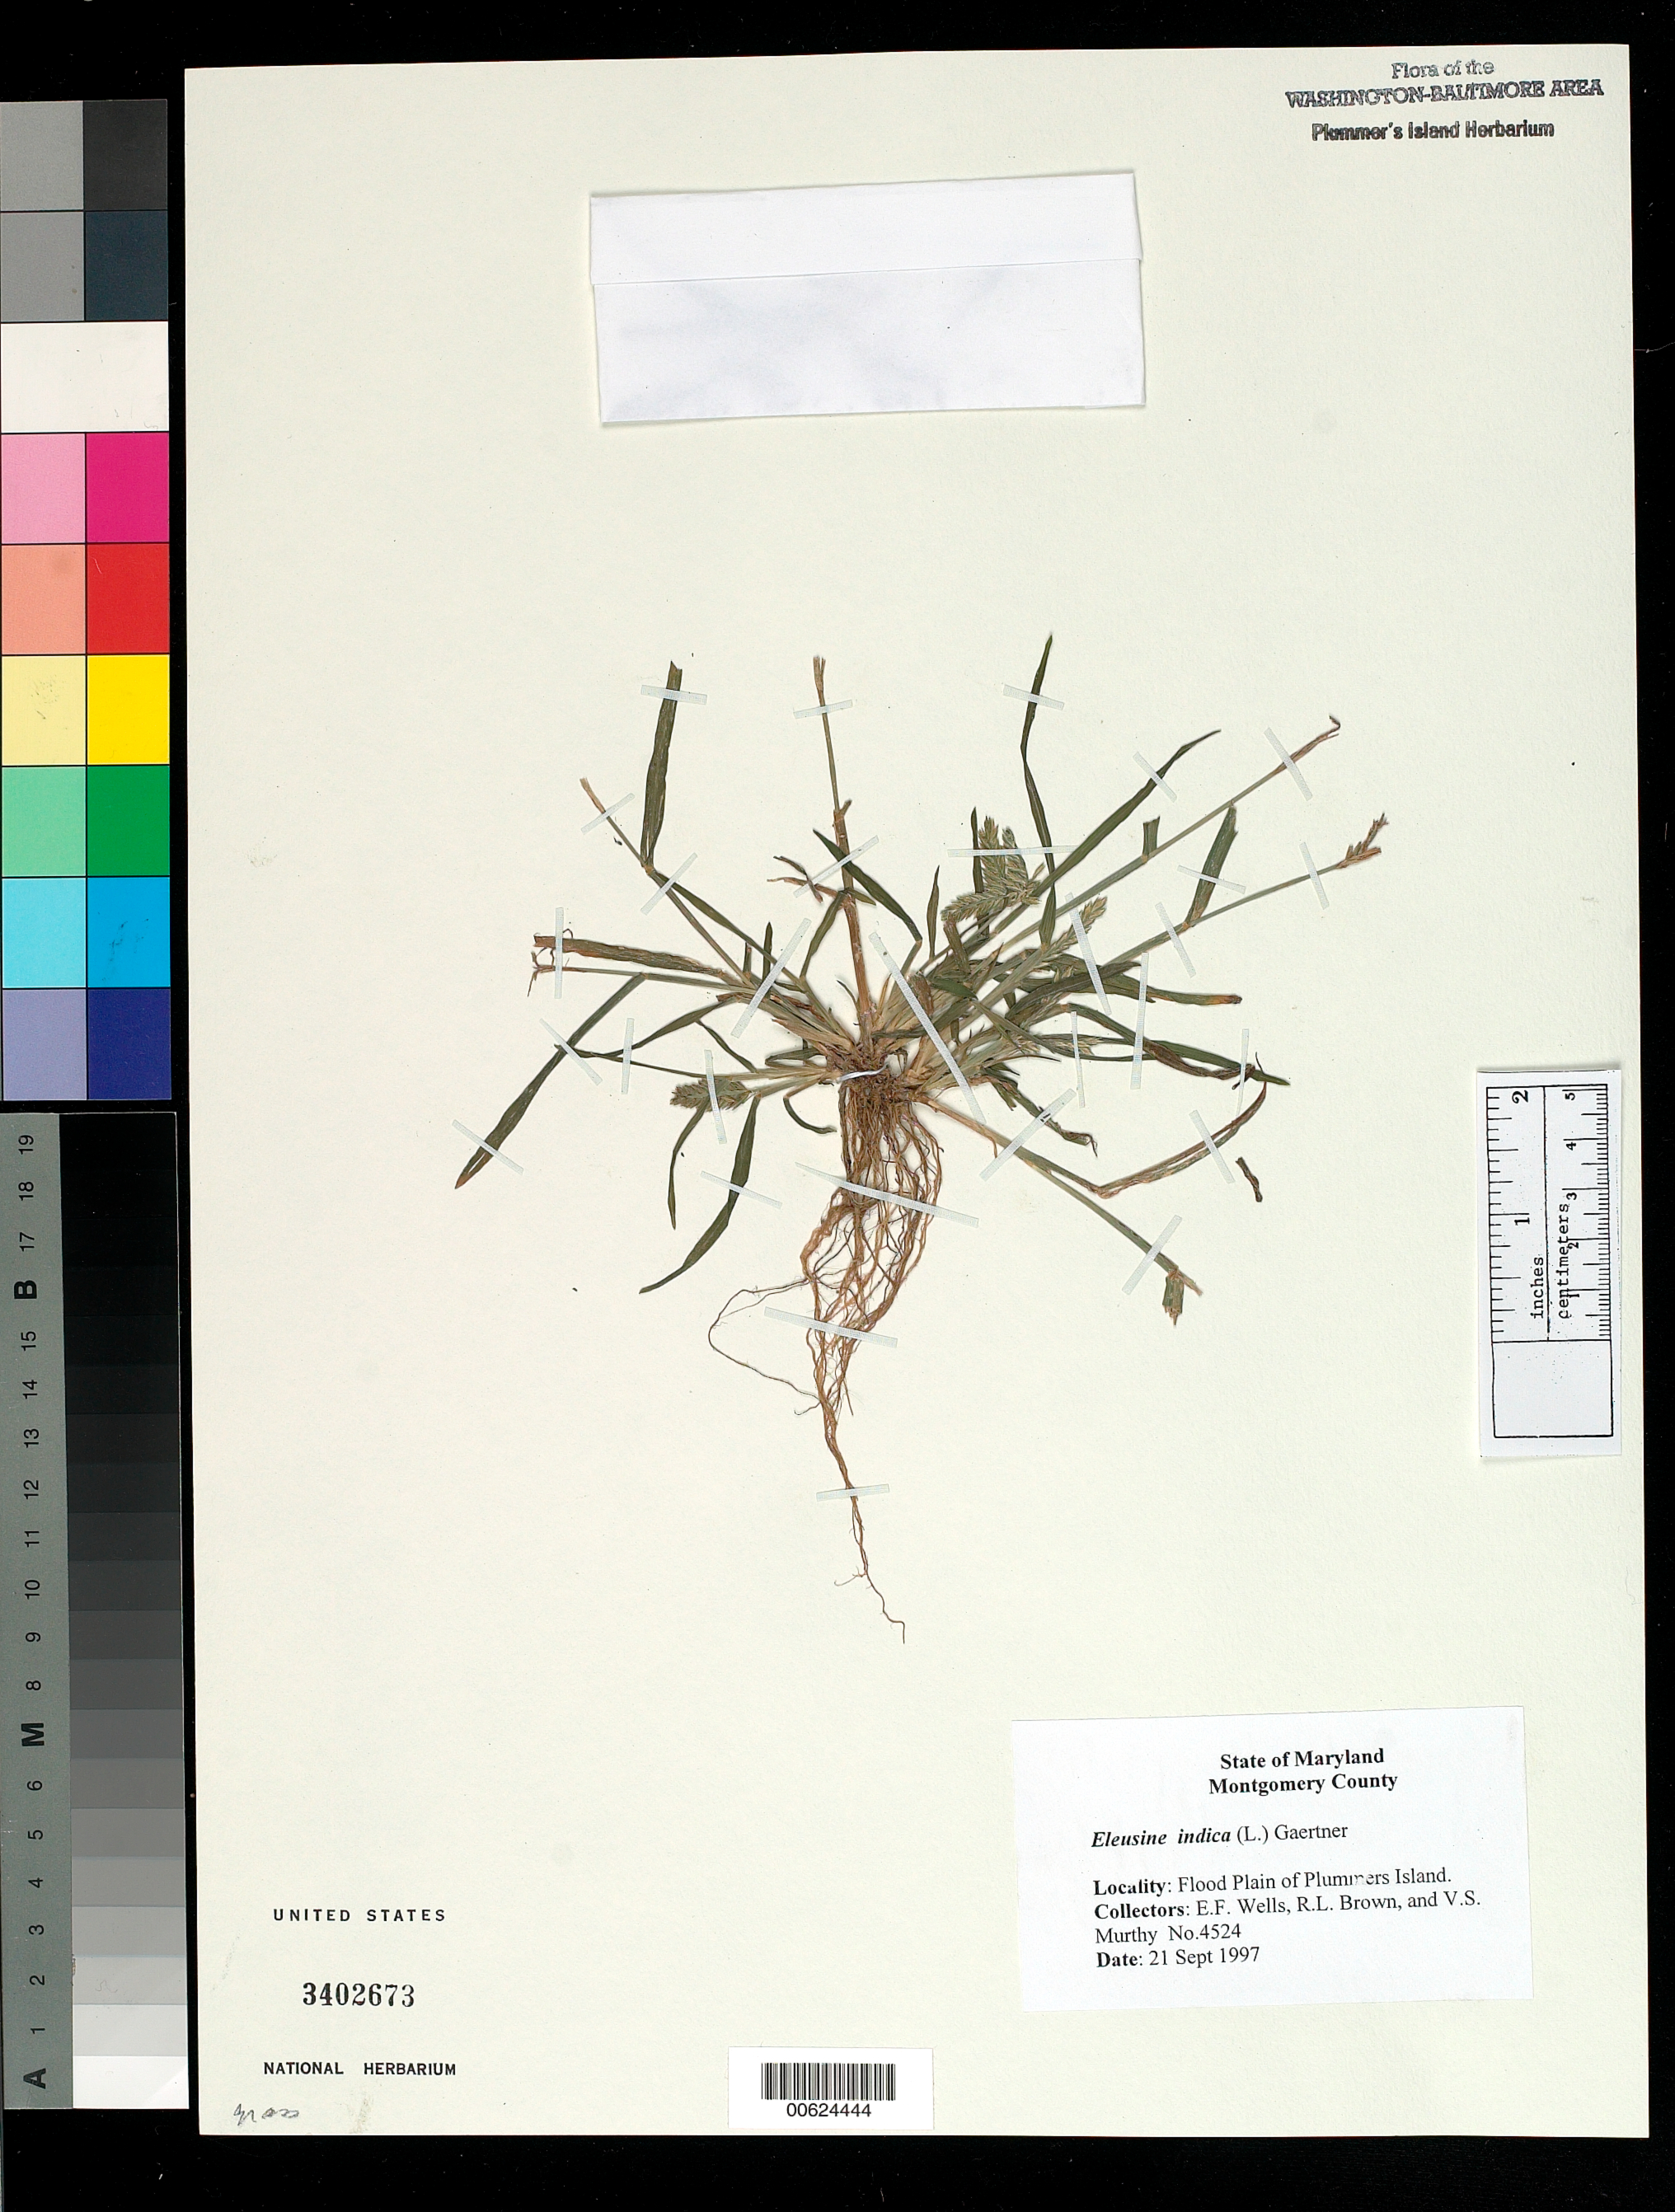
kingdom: Plantae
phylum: Tracheophyta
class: Liliopsida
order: Poales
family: Poaceae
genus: Eleusine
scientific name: Eleusine indica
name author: (L.) Gaertn.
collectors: E. F. Wells, R. L. Brown & V. S. Murthy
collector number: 4524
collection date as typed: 21 Sep 1997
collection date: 1997-09-21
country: United States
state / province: Maryland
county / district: Montgomery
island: Plummers Island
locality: Flood plain of Plummers Island Plummers Island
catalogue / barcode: US 3402673